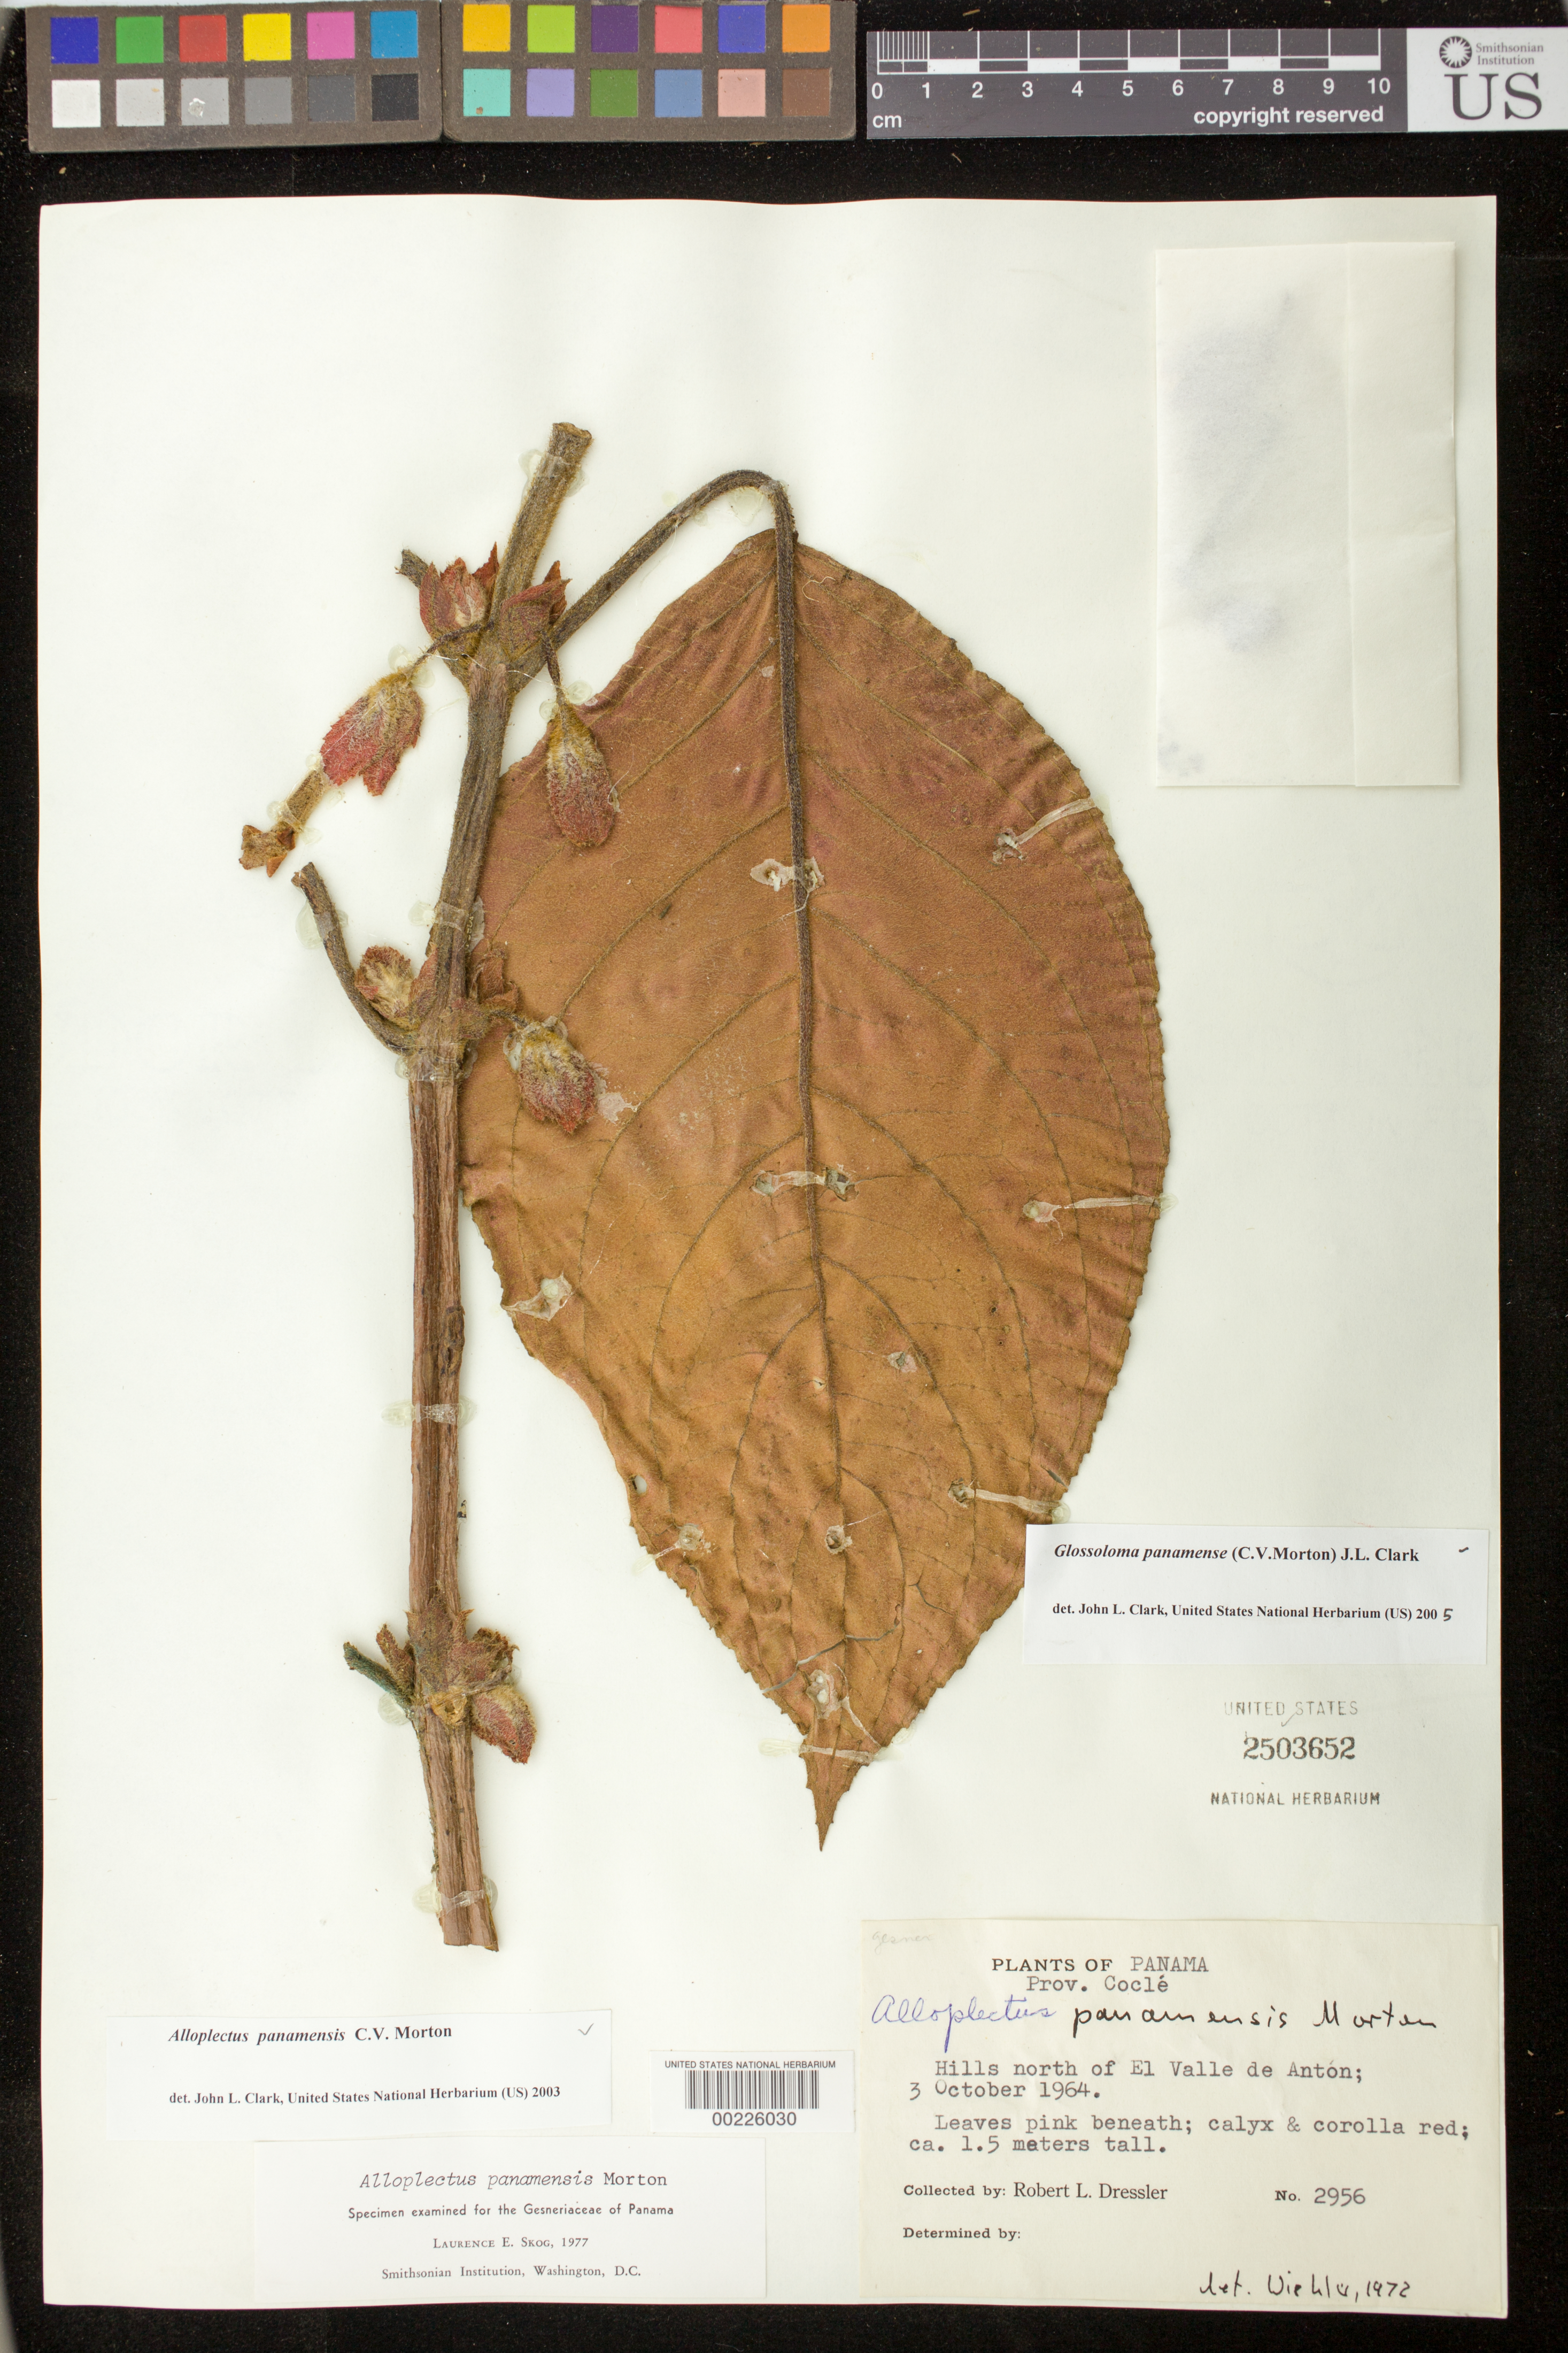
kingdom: Plantae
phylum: Tracheophyta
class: Magnoliopsida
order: Lamiales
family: Gesneriaceae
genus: Glossoloma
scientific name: Glossoloma panamense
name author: (C.V. Morton) J.L. Clark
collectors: R. Dressler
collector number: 2956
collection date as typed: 03 Oct 1964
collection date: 1964-10-03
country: Panama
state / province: Coclé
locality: Hills N of El Valle de Anton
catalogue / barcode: US 2503652